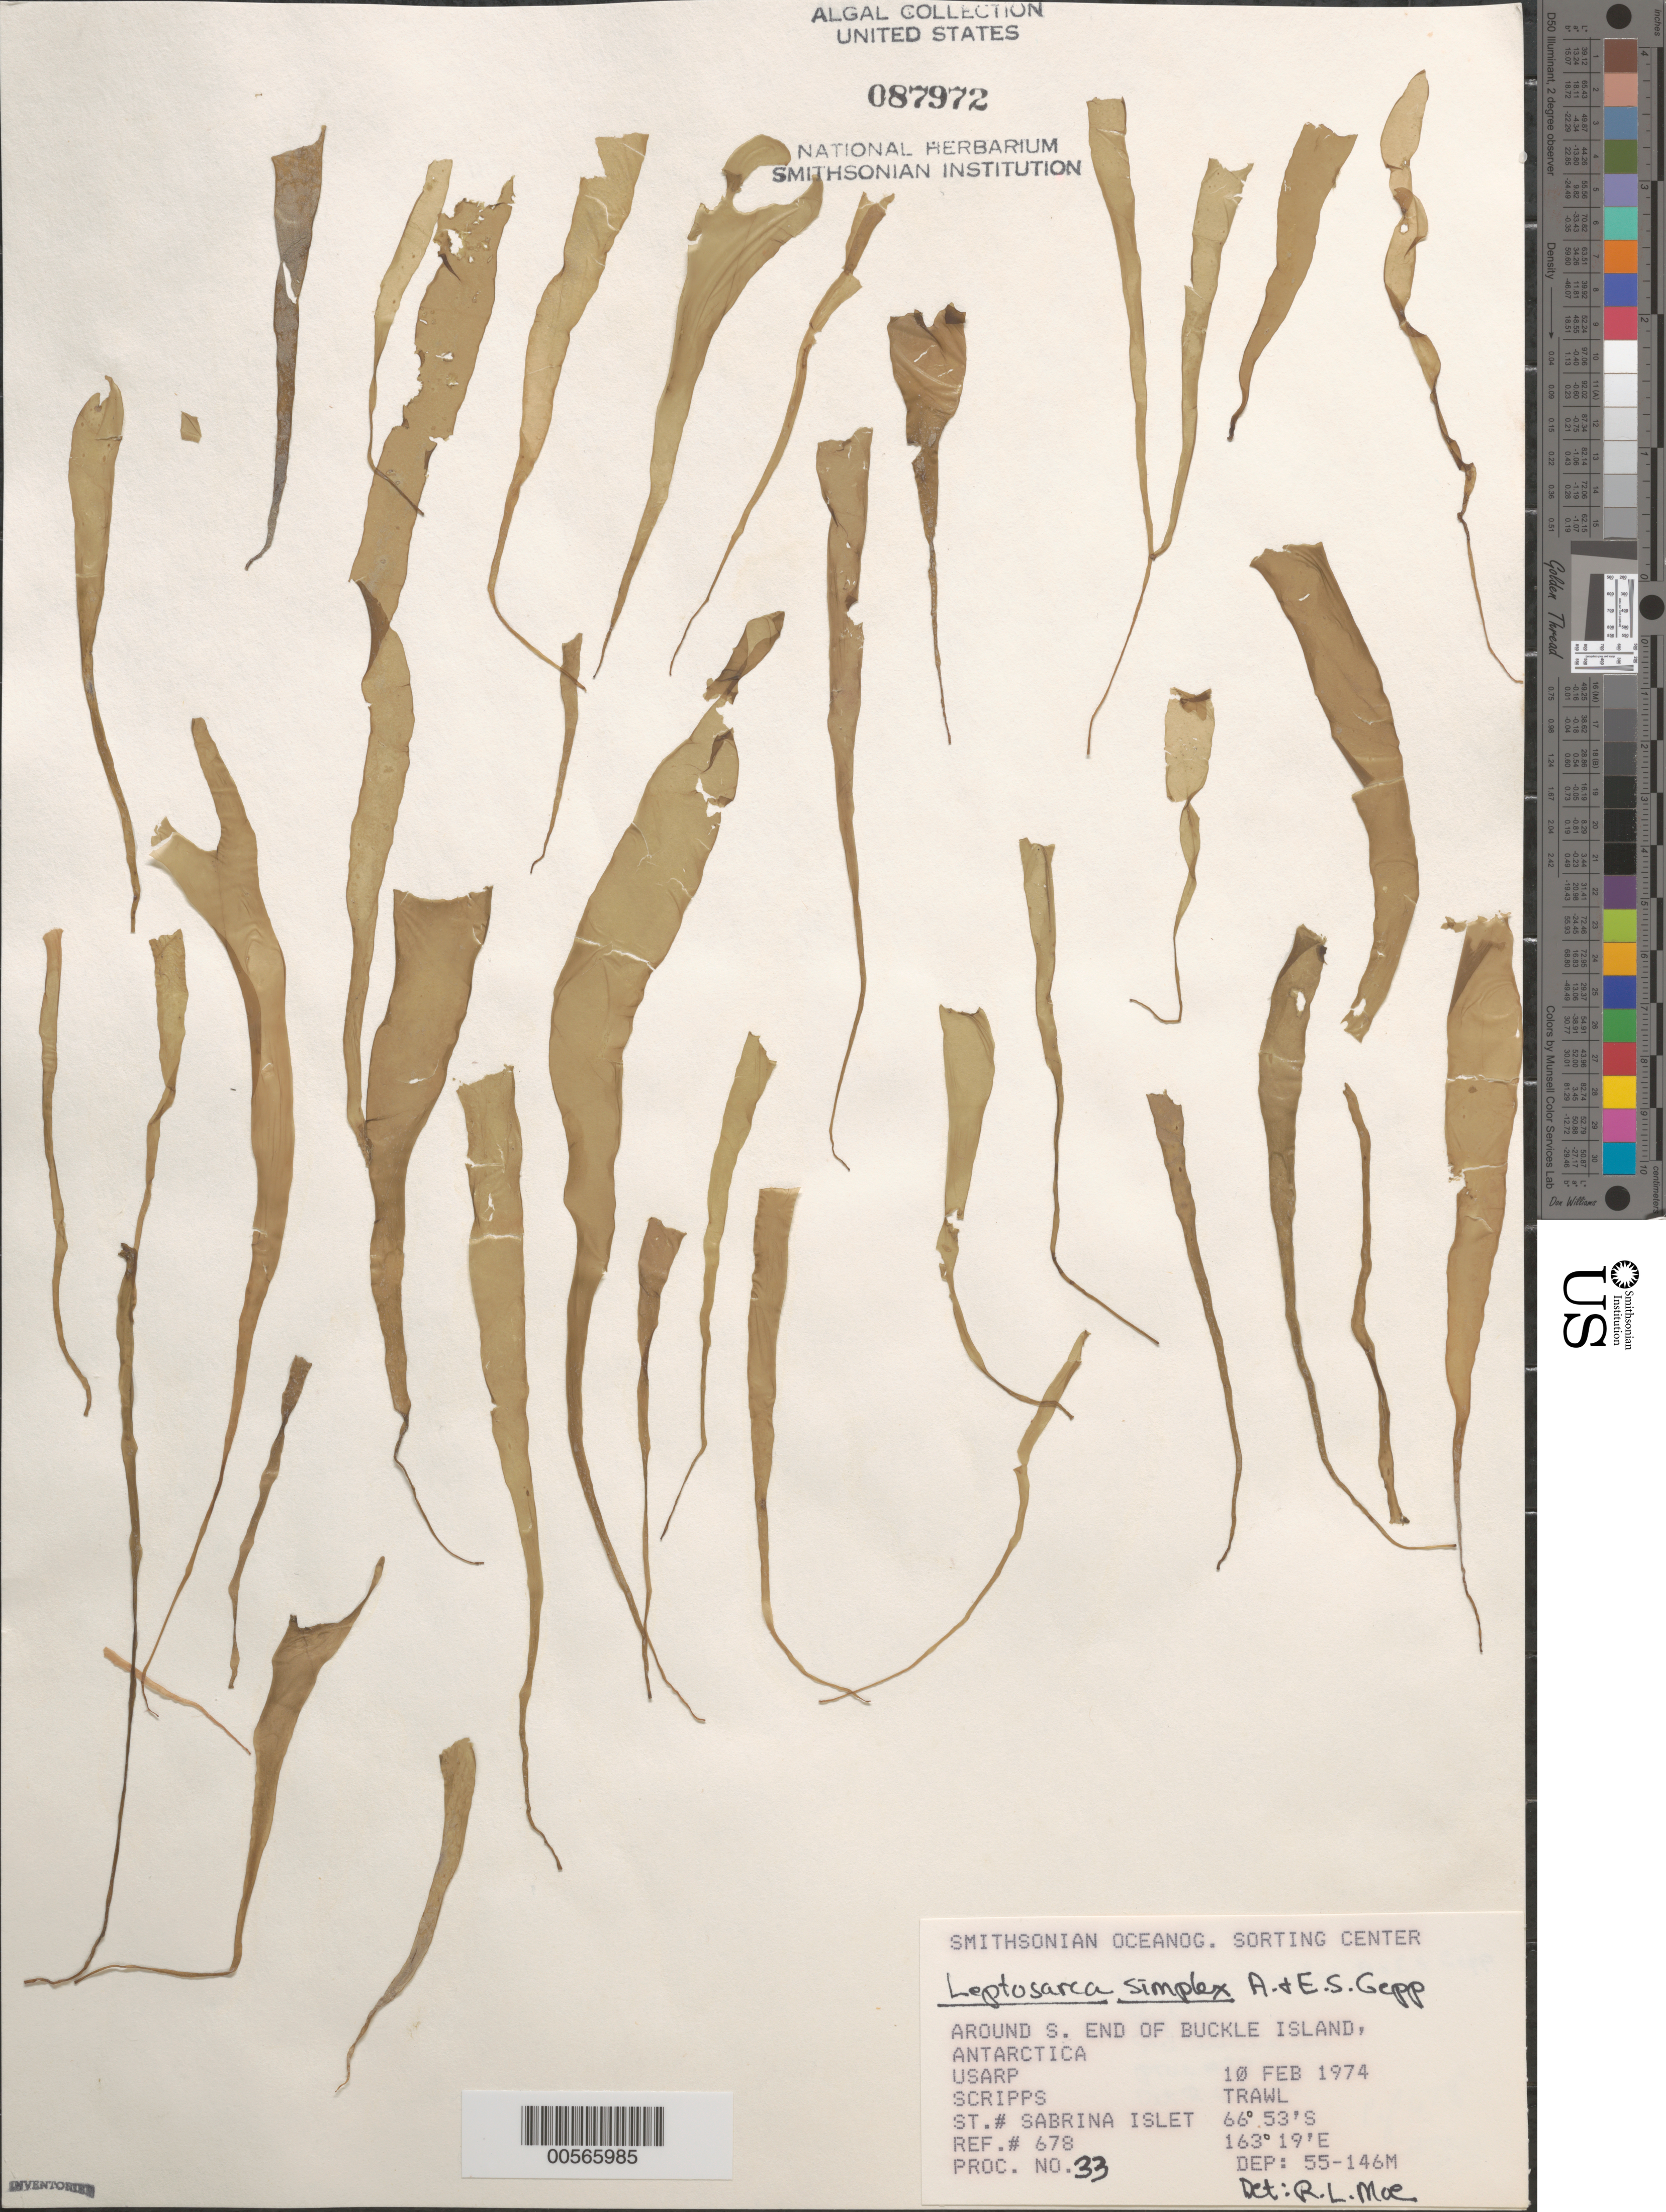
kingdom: Plantae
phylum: Rhodophyta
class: Florideophyceae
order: Palmariales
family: Palmariaceae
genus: Palmaria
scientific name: Palmaria decipiens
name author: (Reinsch) Ricker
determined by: Algae name updating Project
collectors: Scripps Institution of Oceanography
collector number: Station Sabrina Islet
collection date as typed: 10 Feb 1974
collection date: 1974-02-10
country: Antarctica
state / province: Ross Dependency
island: Buckle Island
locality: Sabrina Islet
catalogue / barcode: US 87972